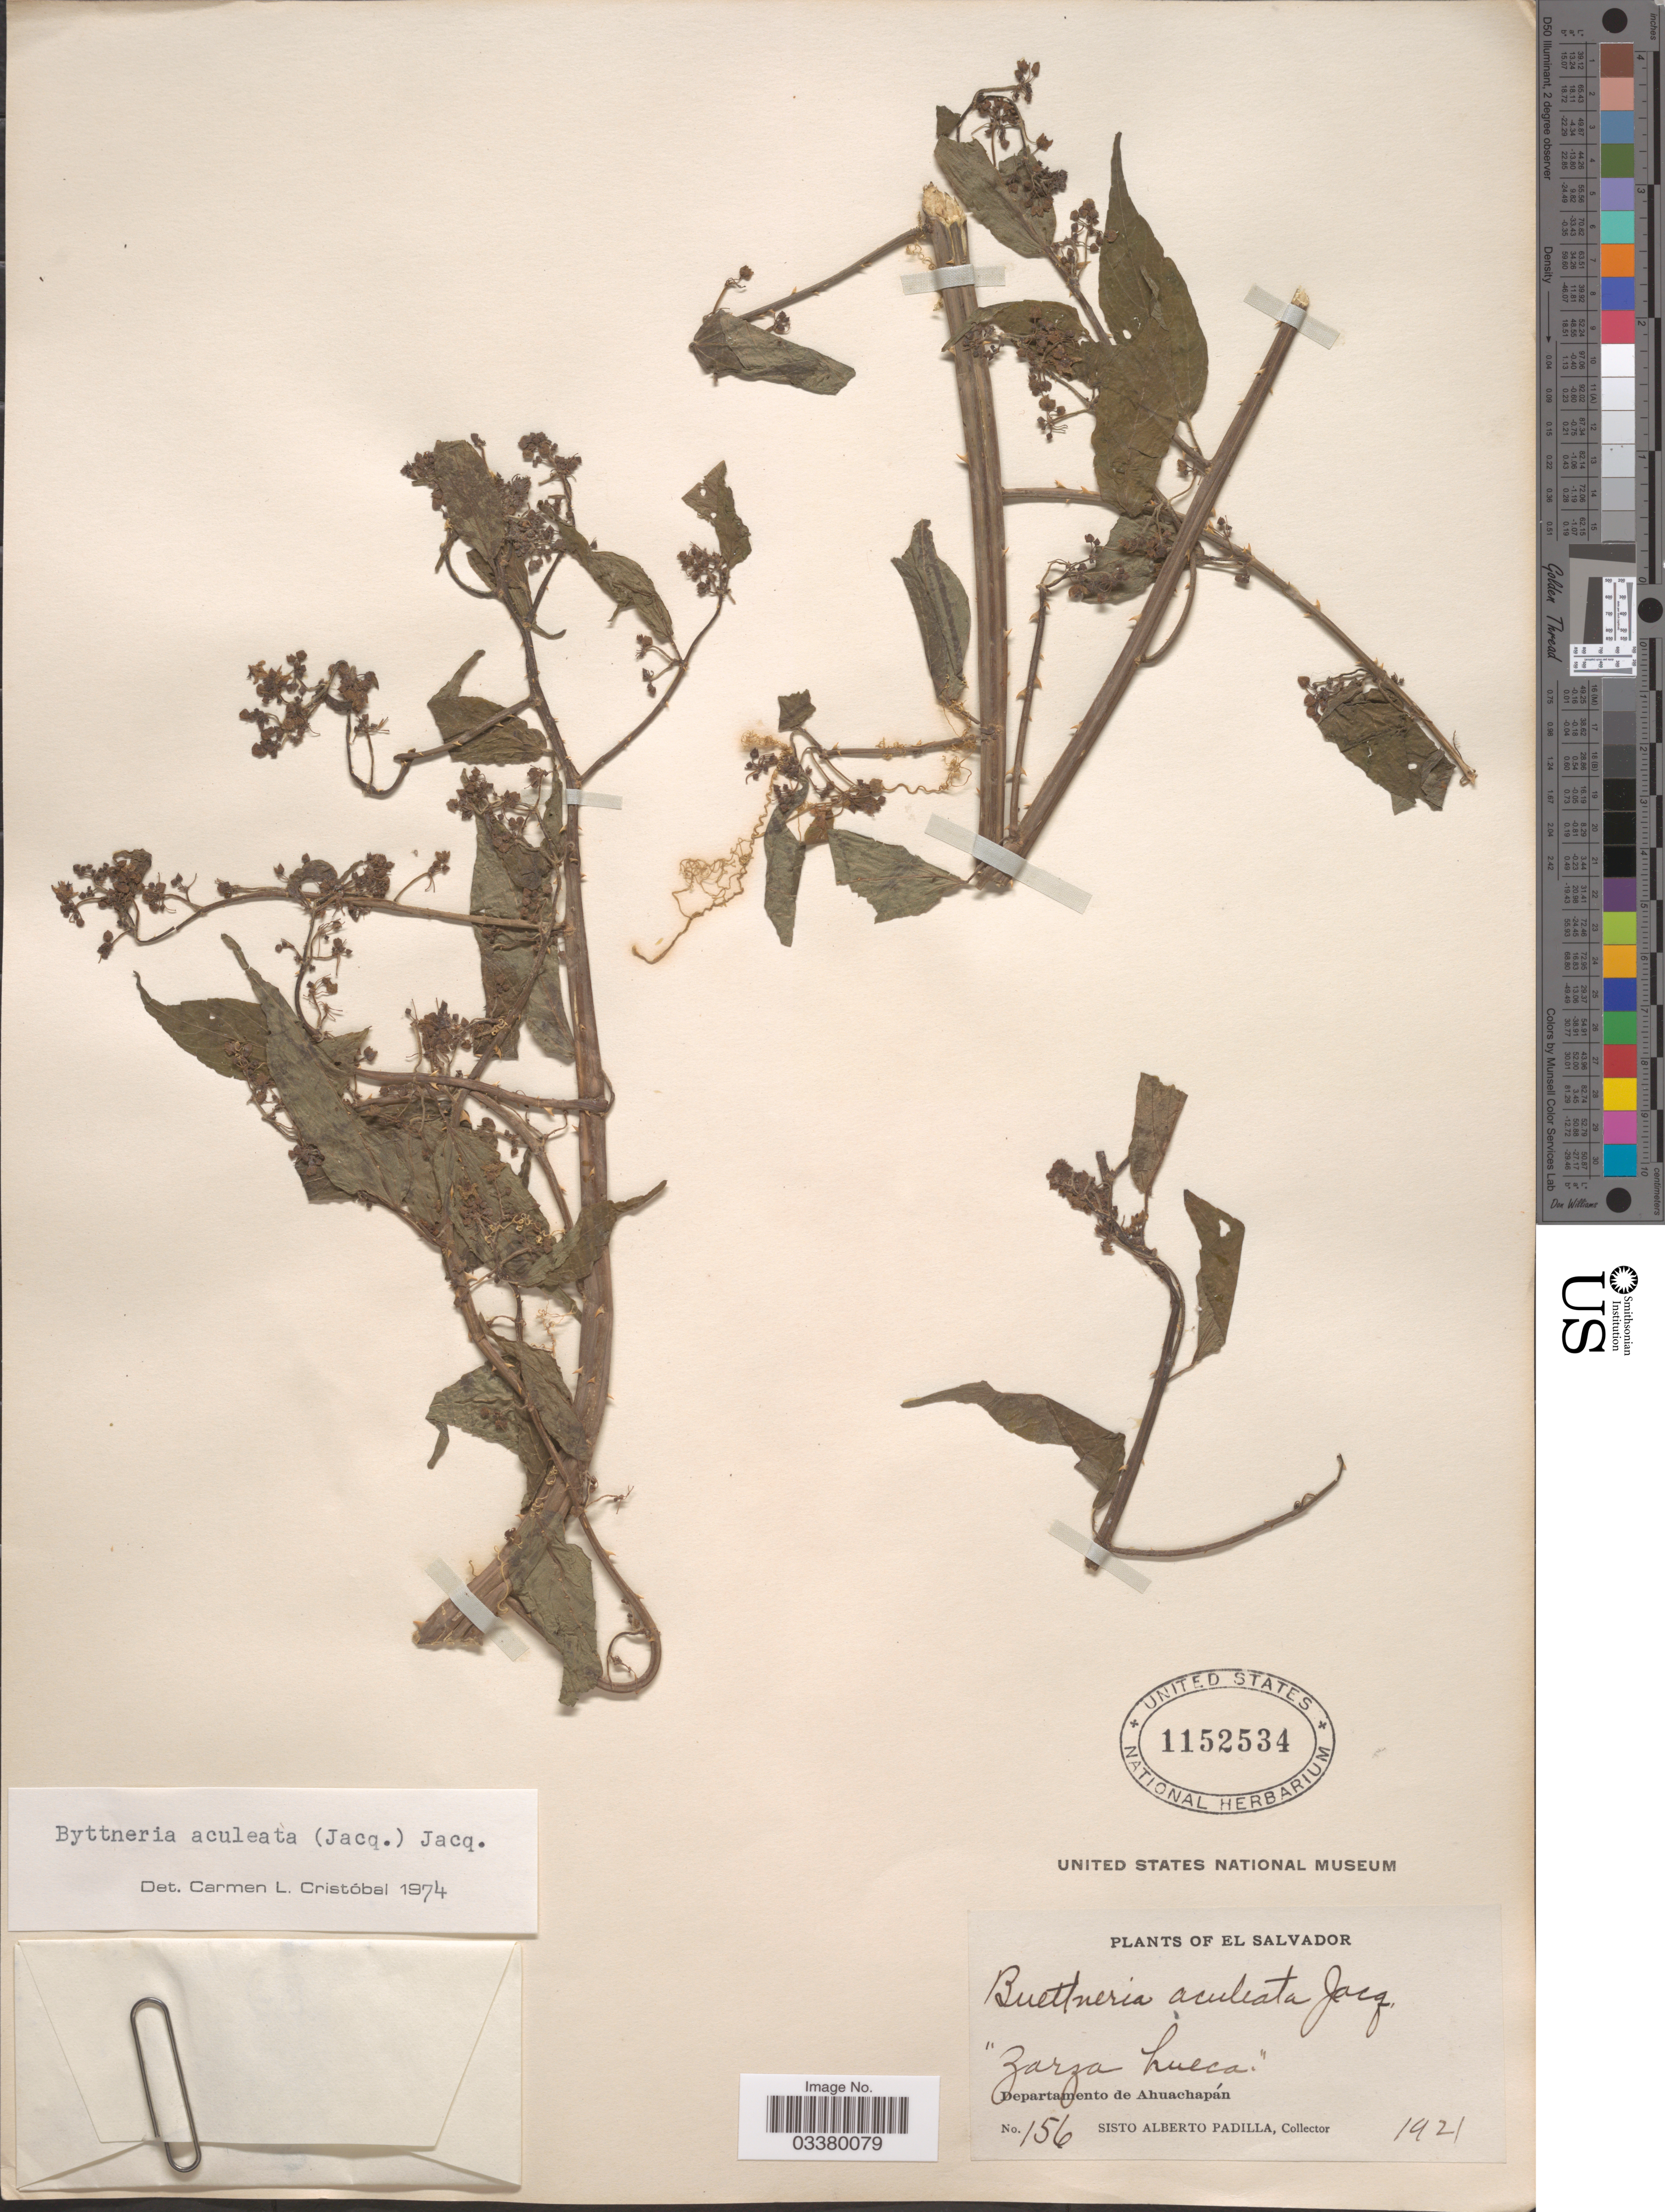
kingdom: Plantae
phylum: Tracheophyta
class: Magnoliopsida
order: Malvales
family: Malvaceae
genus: Byttneria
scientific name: Byttneria aculeata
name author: (Jacq.) Jacq.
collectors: S. A. Padilla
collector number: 156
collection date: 1921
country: El Salvador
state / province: Ahuachapan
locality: Departamento de Ahuachapán.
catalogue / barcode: US 1152534